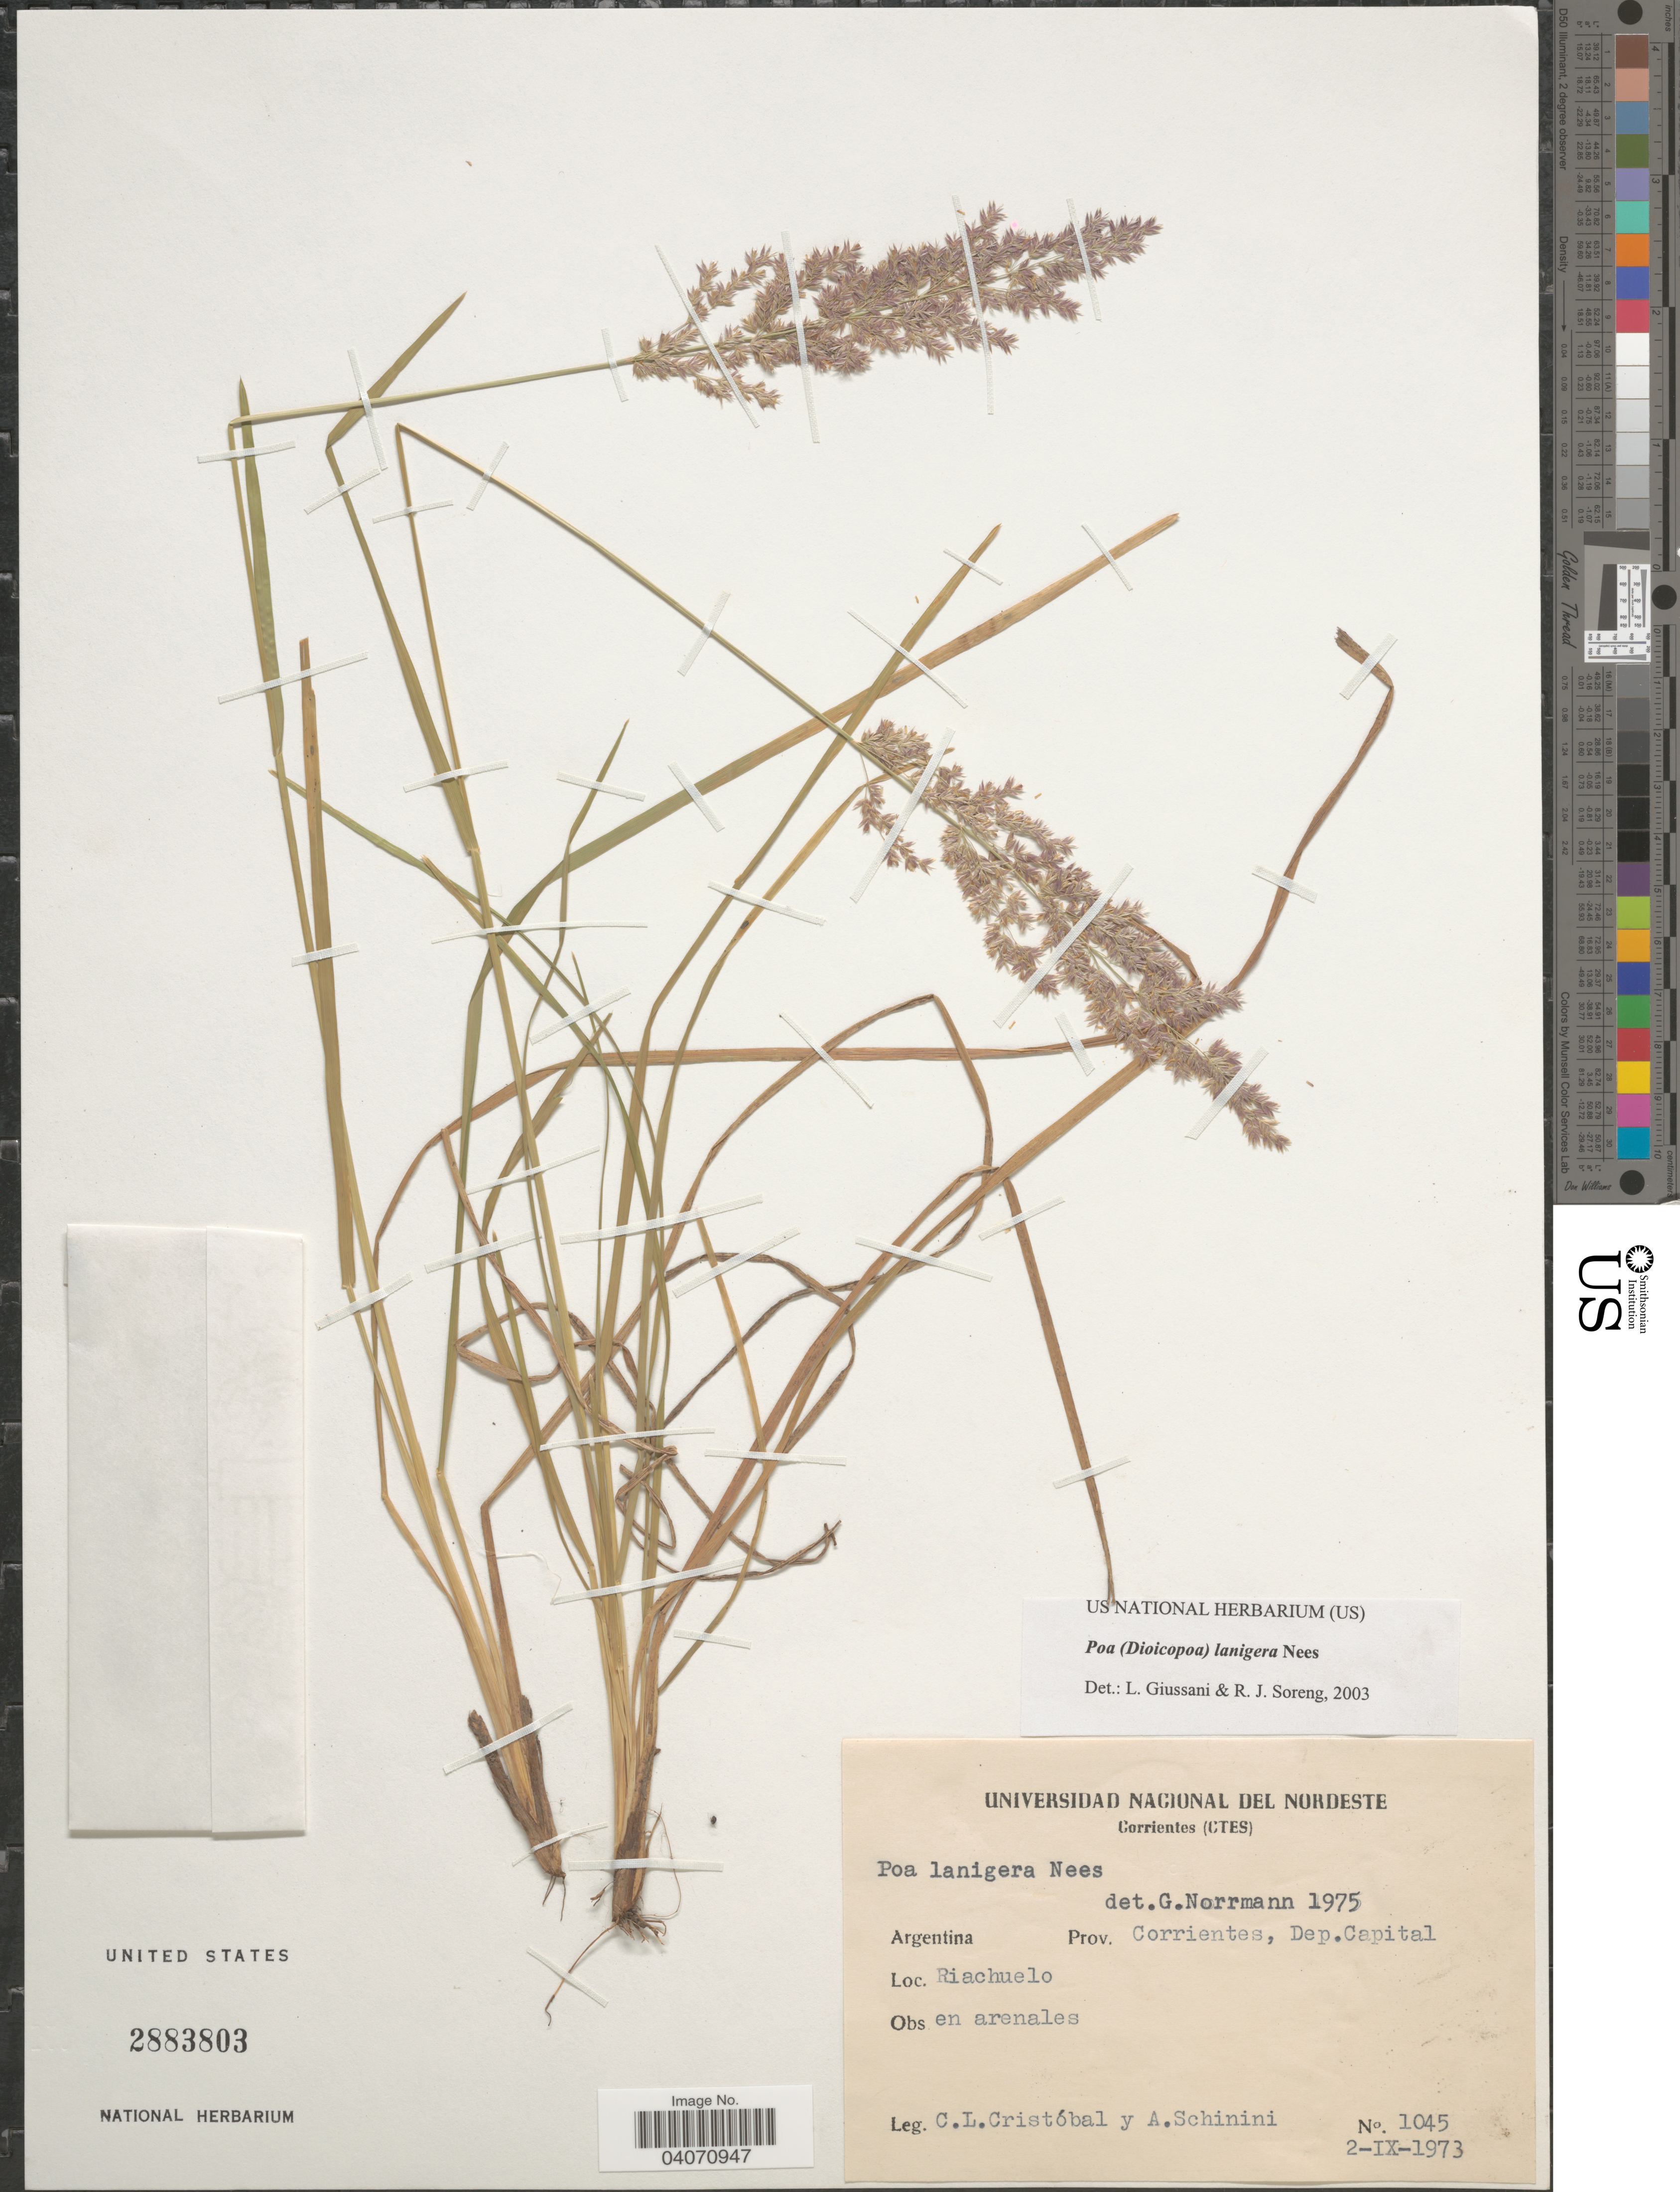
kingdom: Plantae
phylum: Tracheophyta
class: Liliopsida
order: Poales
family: Poaceae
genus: Poa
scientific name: Poa lanigera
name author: Nees in Mart.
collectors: C. L. Cristóbal & A. Schinini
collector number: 1045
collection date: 1973-09-02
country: Argentina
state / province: Corrientes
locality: Dep. Capital. Riachuelo.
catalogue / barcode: US 2883803